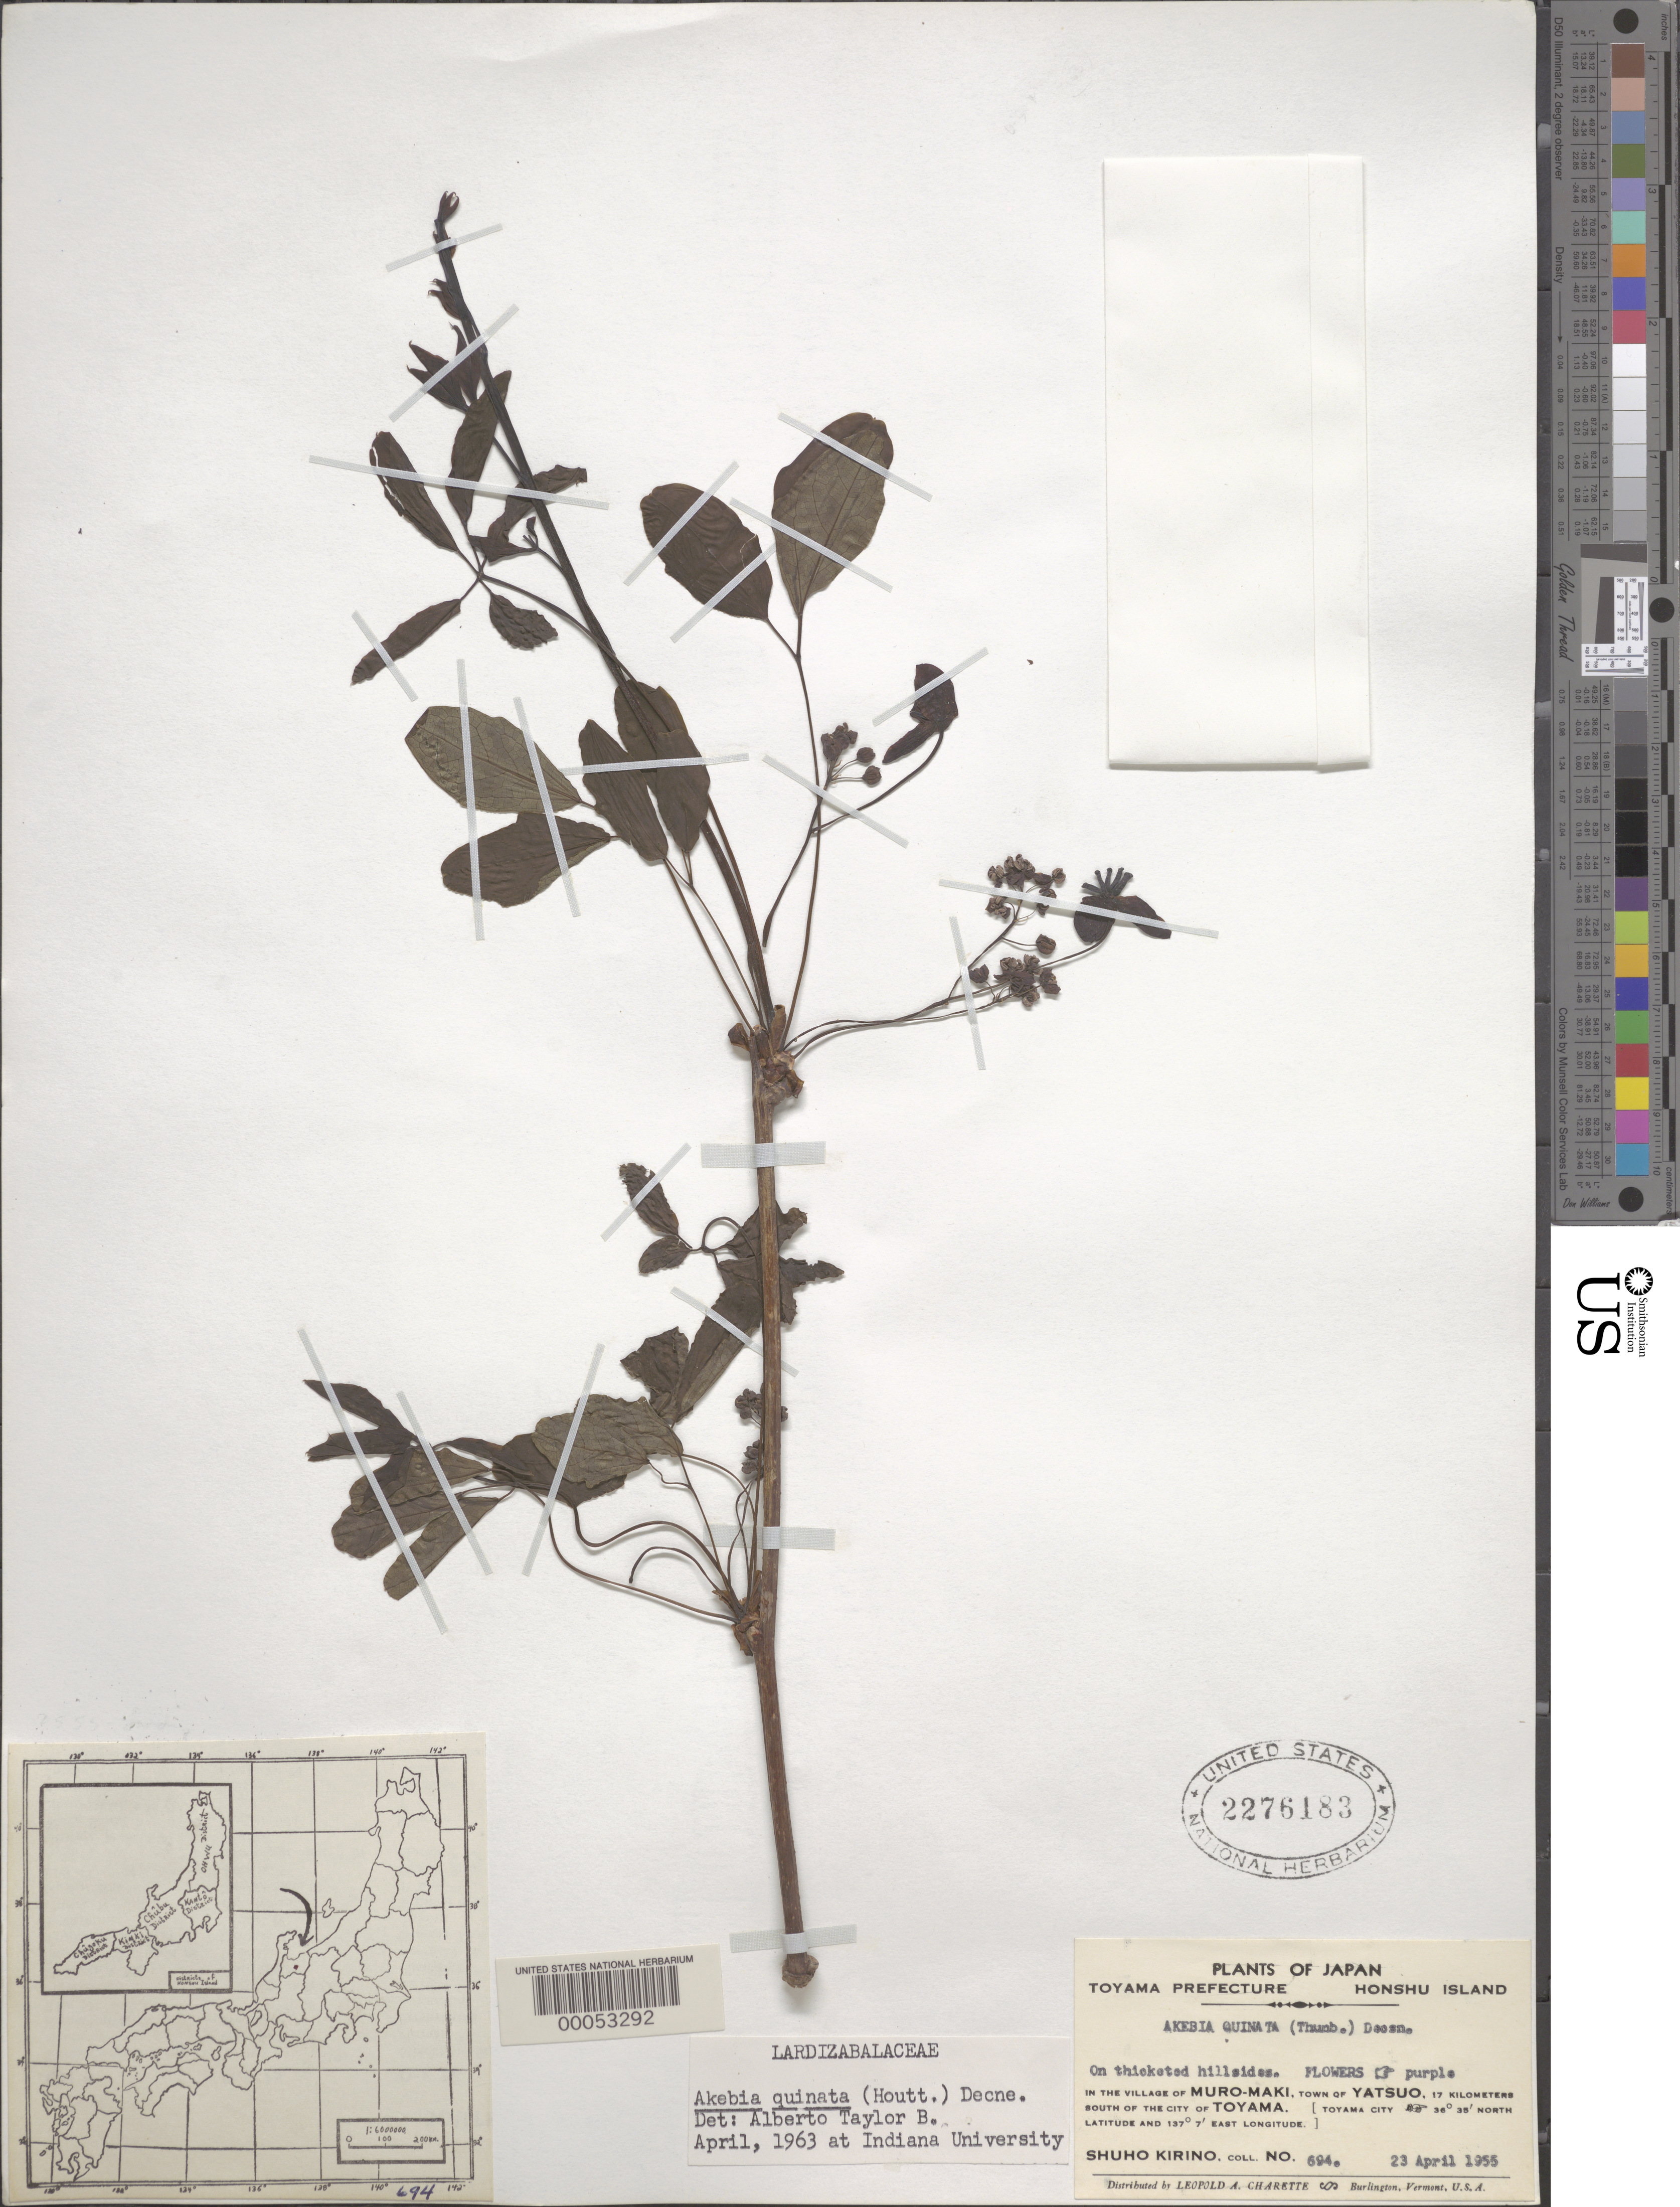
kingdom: Plantae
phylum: Tracheophyta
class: Magnoliopsida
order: Ranunculales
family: Lardizabalaceae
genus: Akebia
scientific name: Akebia quinata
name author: (Houtt.) Decne.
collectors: K. Shuho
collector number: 694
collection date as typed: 23 Apr 1955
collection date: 1955-04-23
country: Japan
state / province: Toyama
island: Honshu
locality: In the village of muro-maki, town of yatsuo, 17 km south of the city of toyama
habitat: On thicketed hillsides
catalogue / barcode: US 2276183